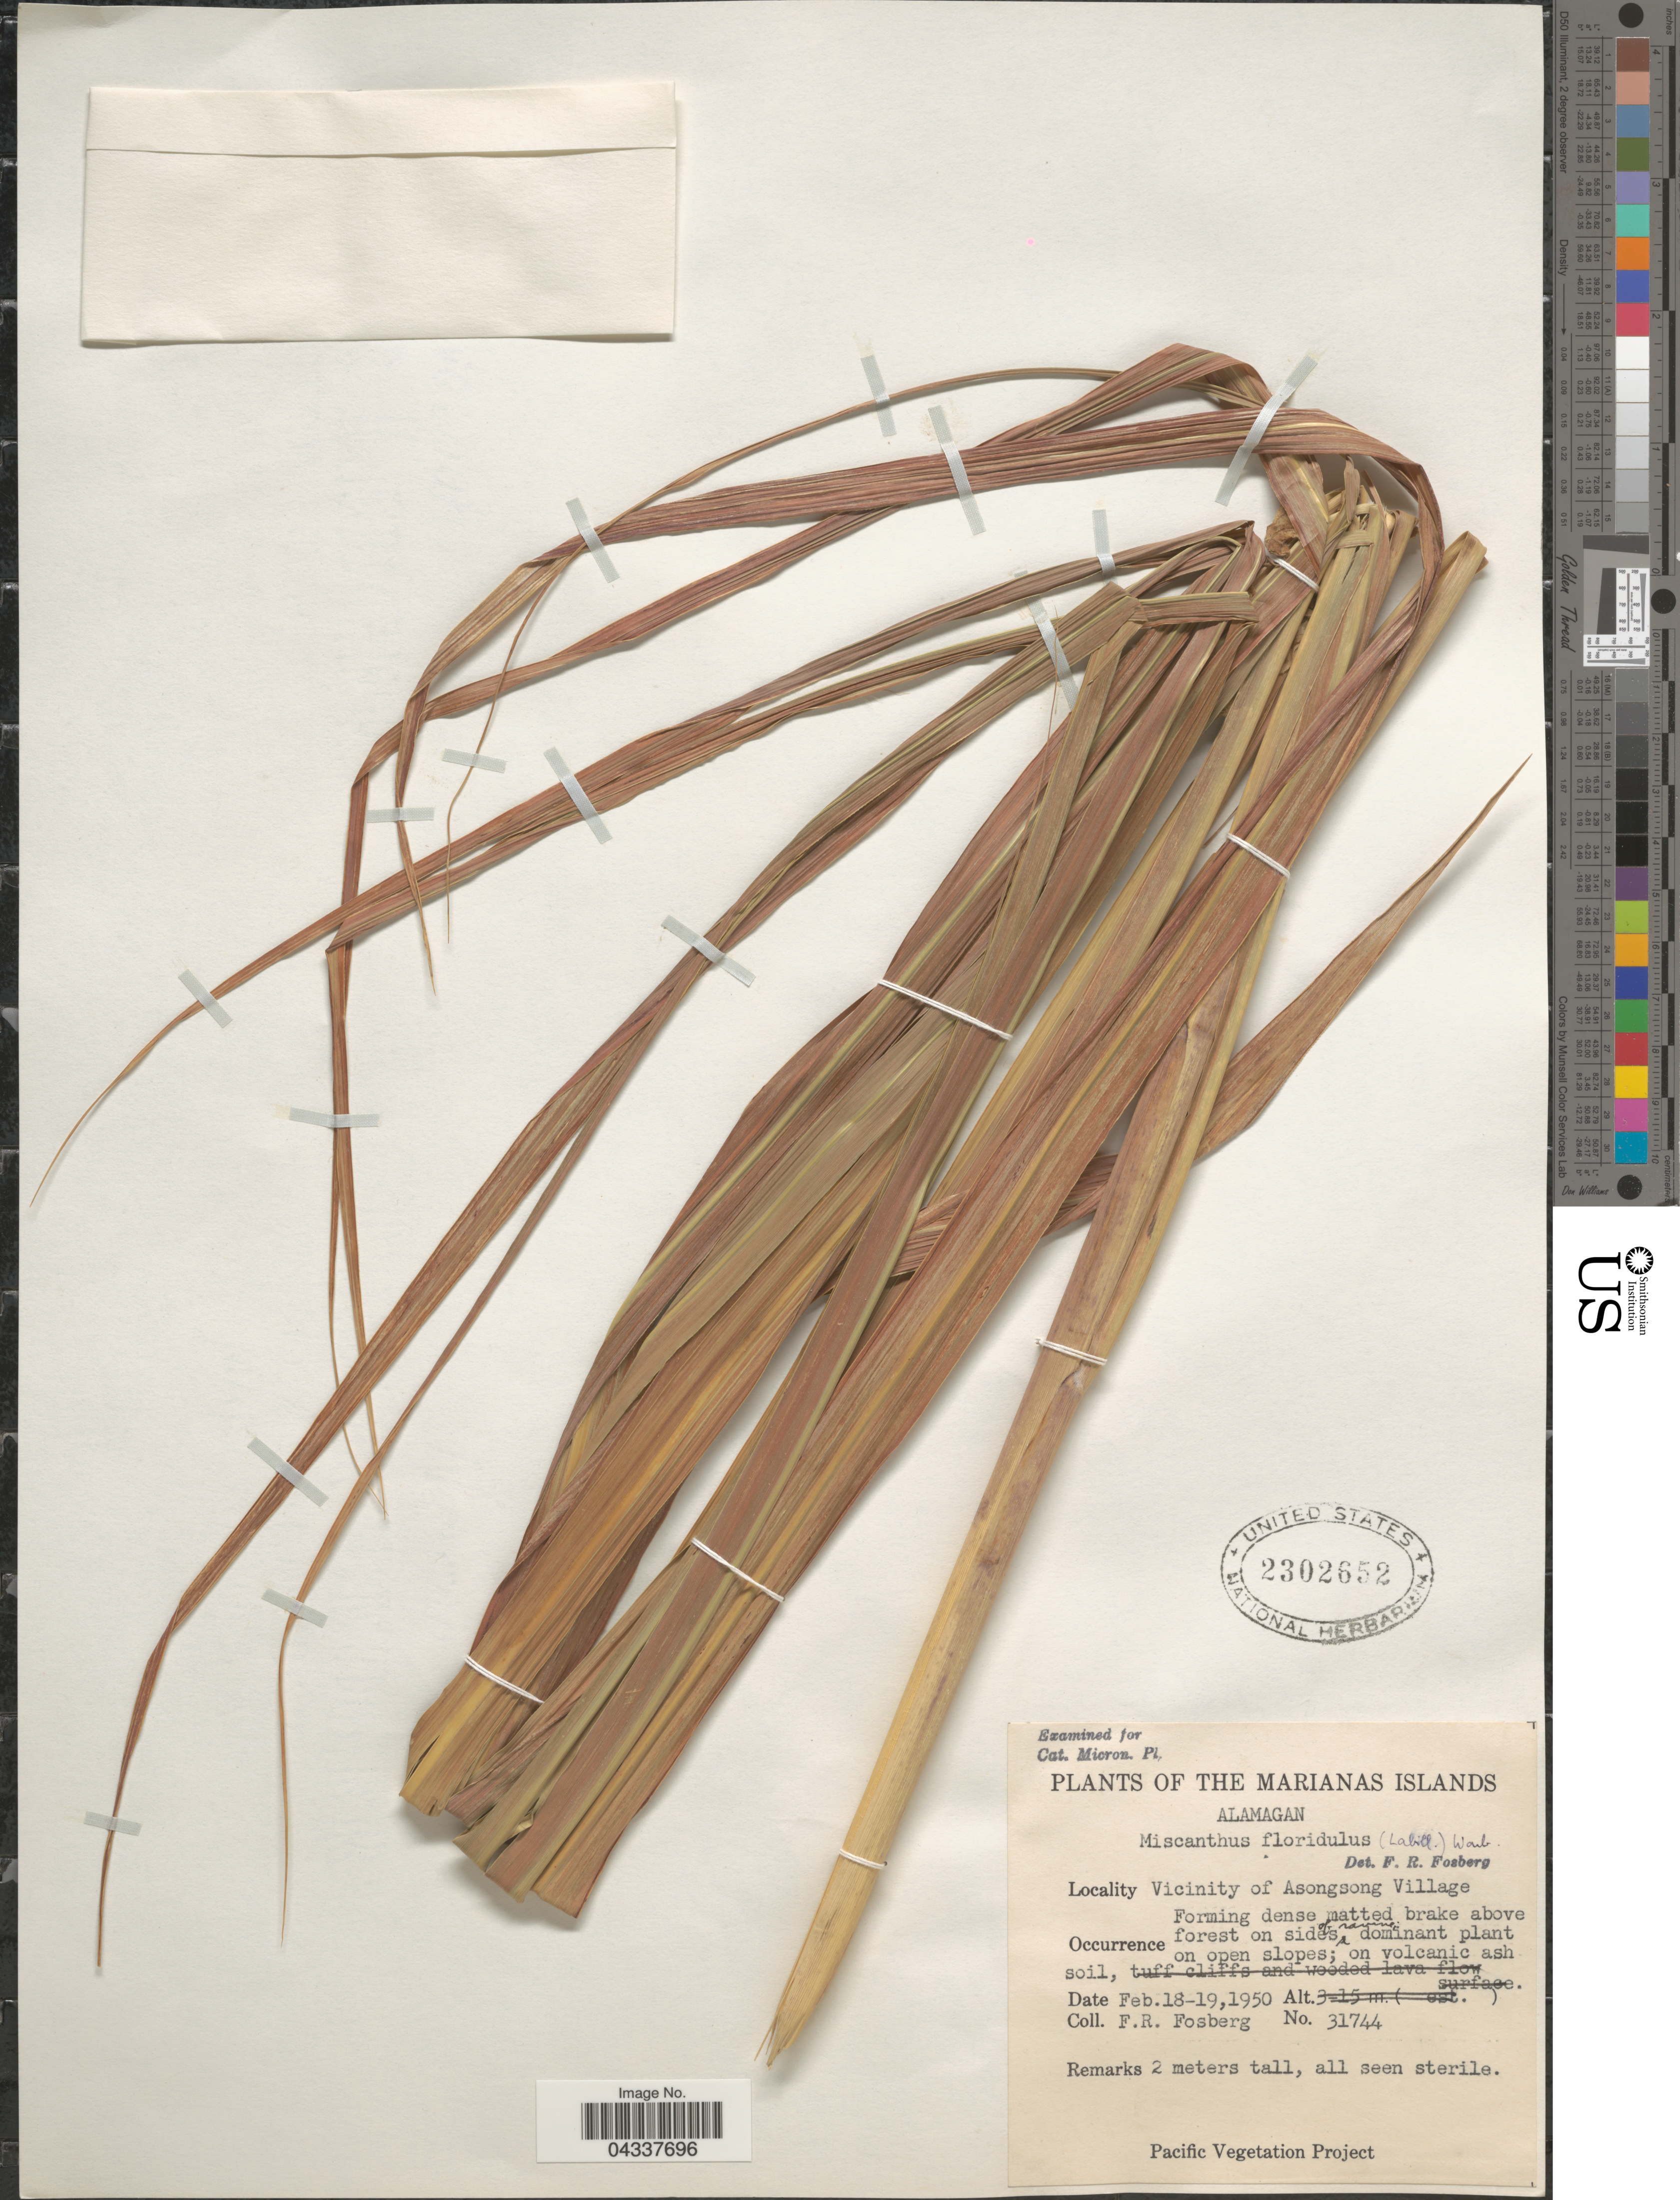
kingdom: Plantae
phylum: Tracheophyta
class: Liliopsida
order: Poales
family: Poaceae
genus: Miscanthus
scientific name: Miscanthus floridulus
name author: (Labill.) Warb.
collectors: F. R. Fosberg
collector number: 31744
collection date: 1950-02-18/1951-02-19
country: Northern Mariana Islands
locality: Marianas Islands. Alamagan. Vicinity of Asongsong Village.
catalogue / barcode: US 2302652